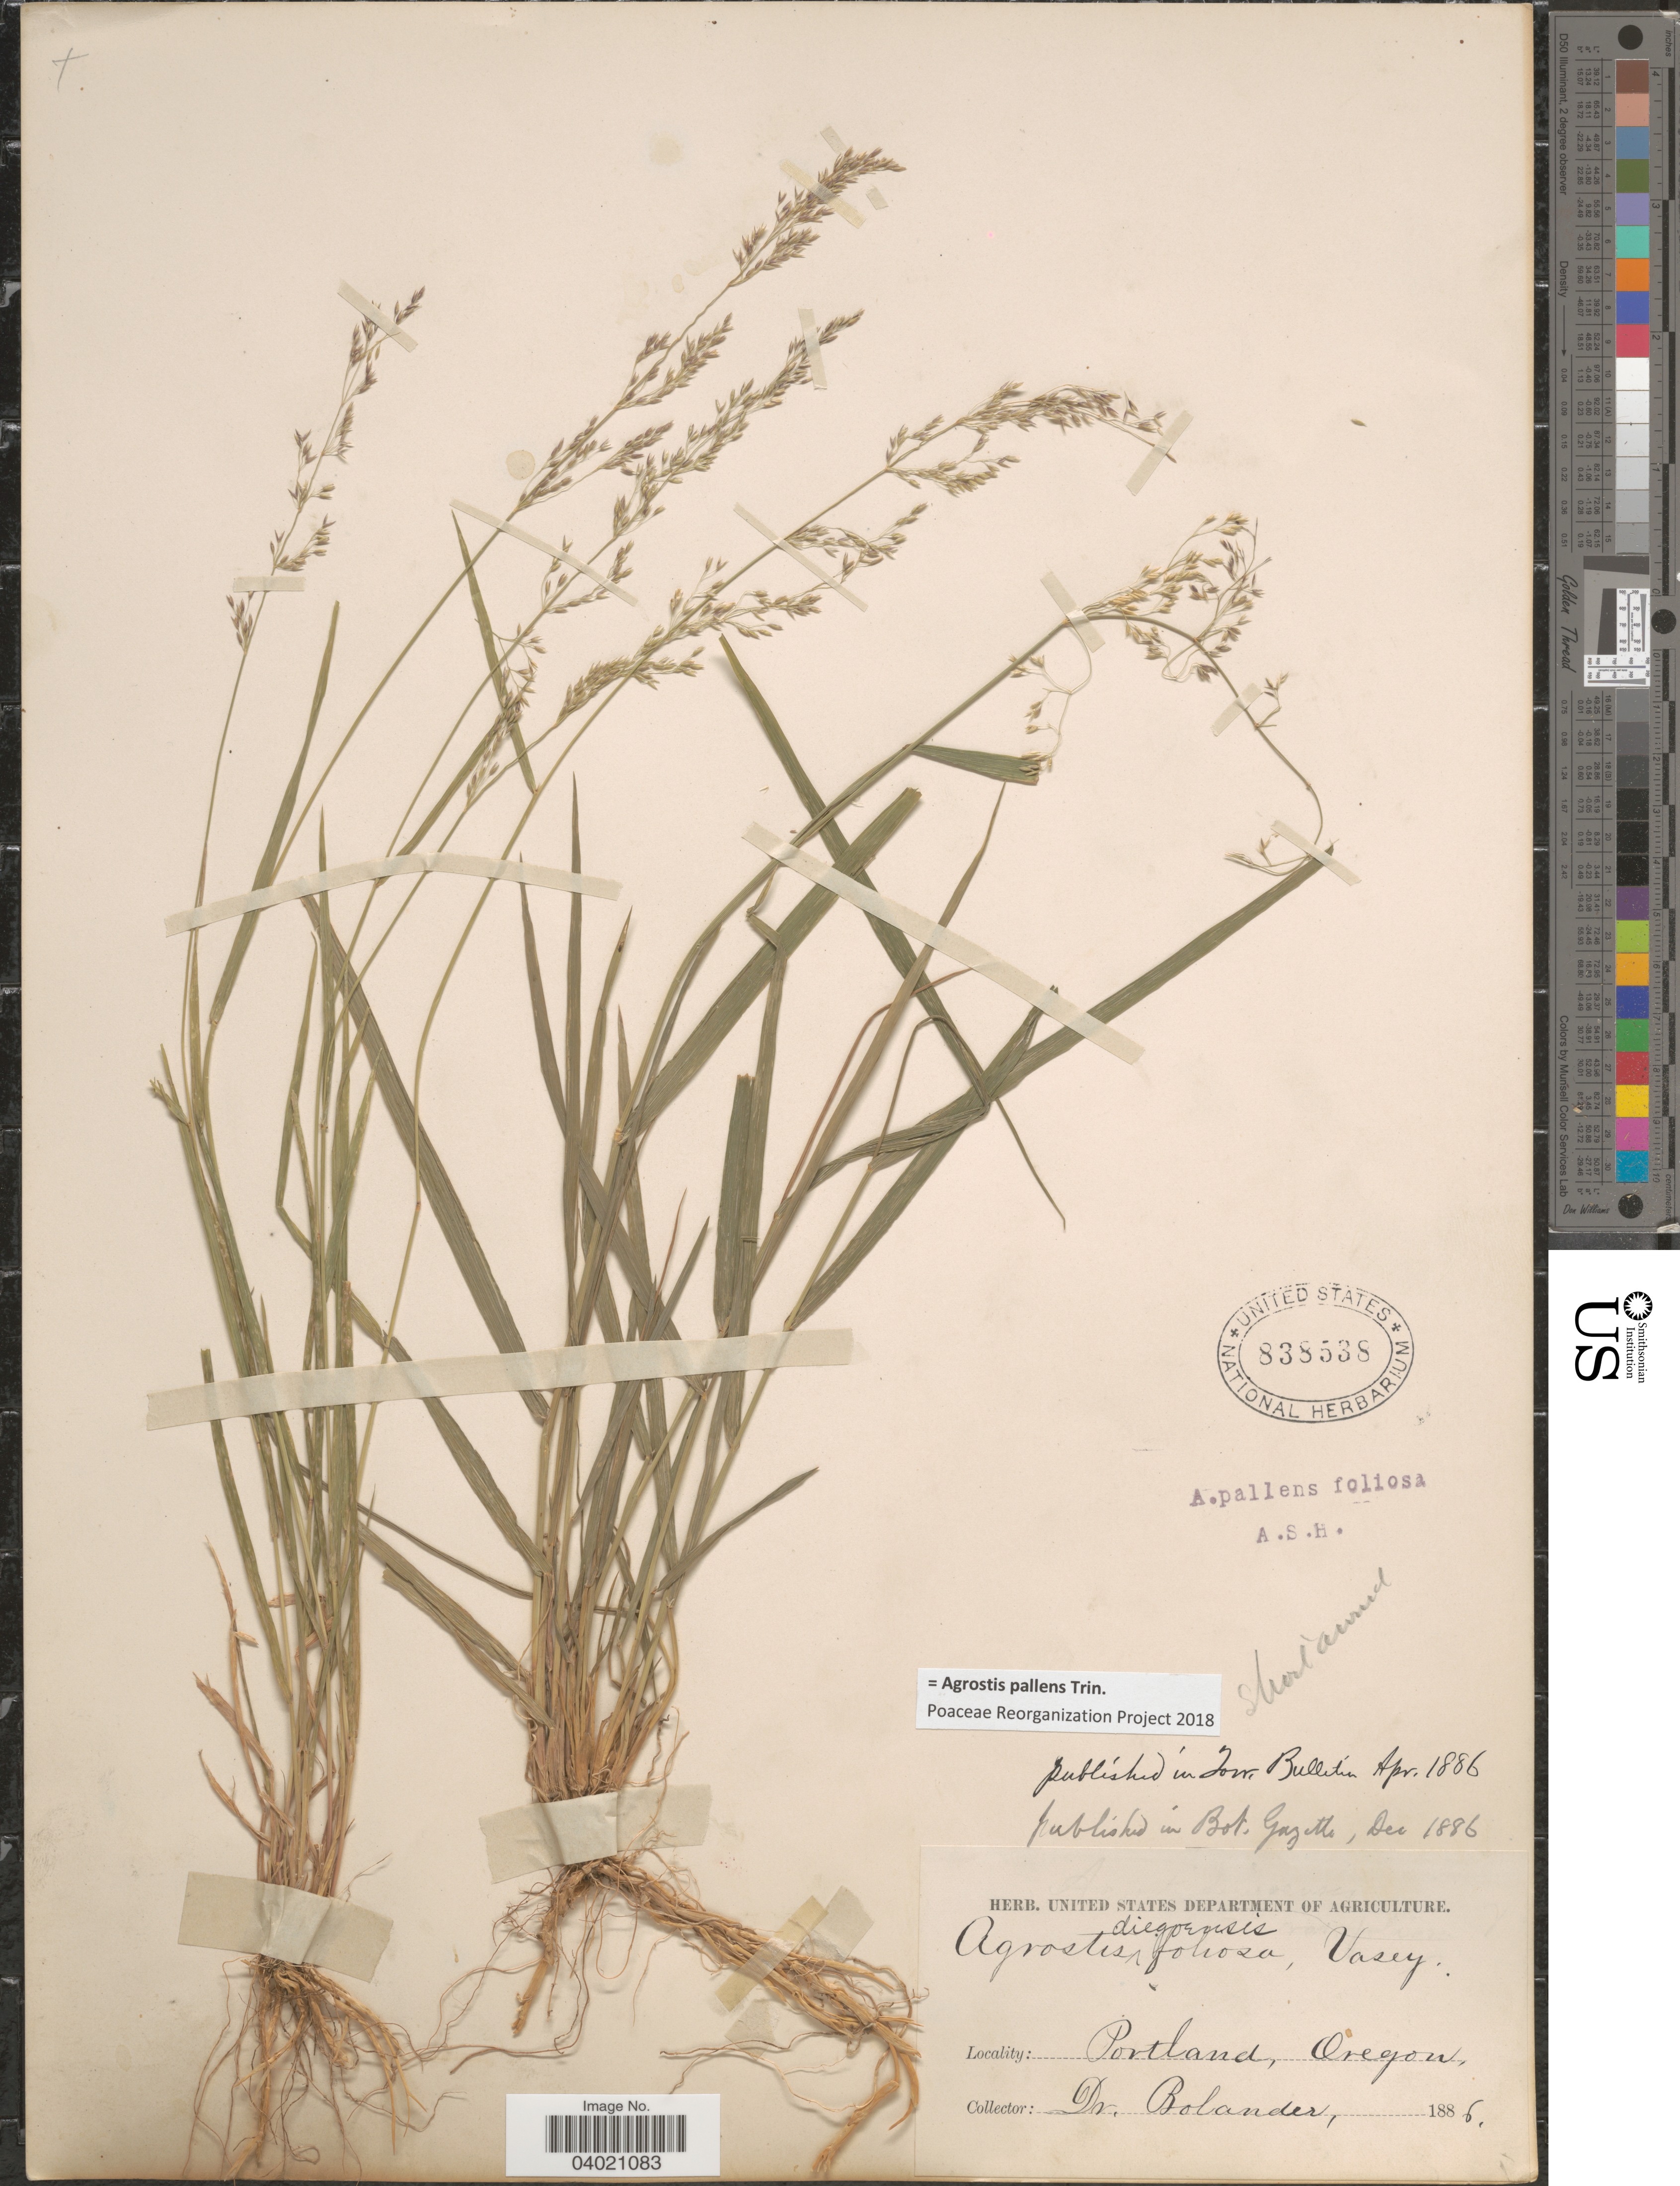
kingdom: Plantae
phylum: Tracheophyta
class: Liliopsida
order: Poales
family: Poaceae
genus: Agrostis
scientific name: Agrostis pallens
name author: Trin.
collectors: -. Bolander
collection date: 1886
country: United States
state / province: Oregon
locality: Portland.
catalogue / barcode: US 838538